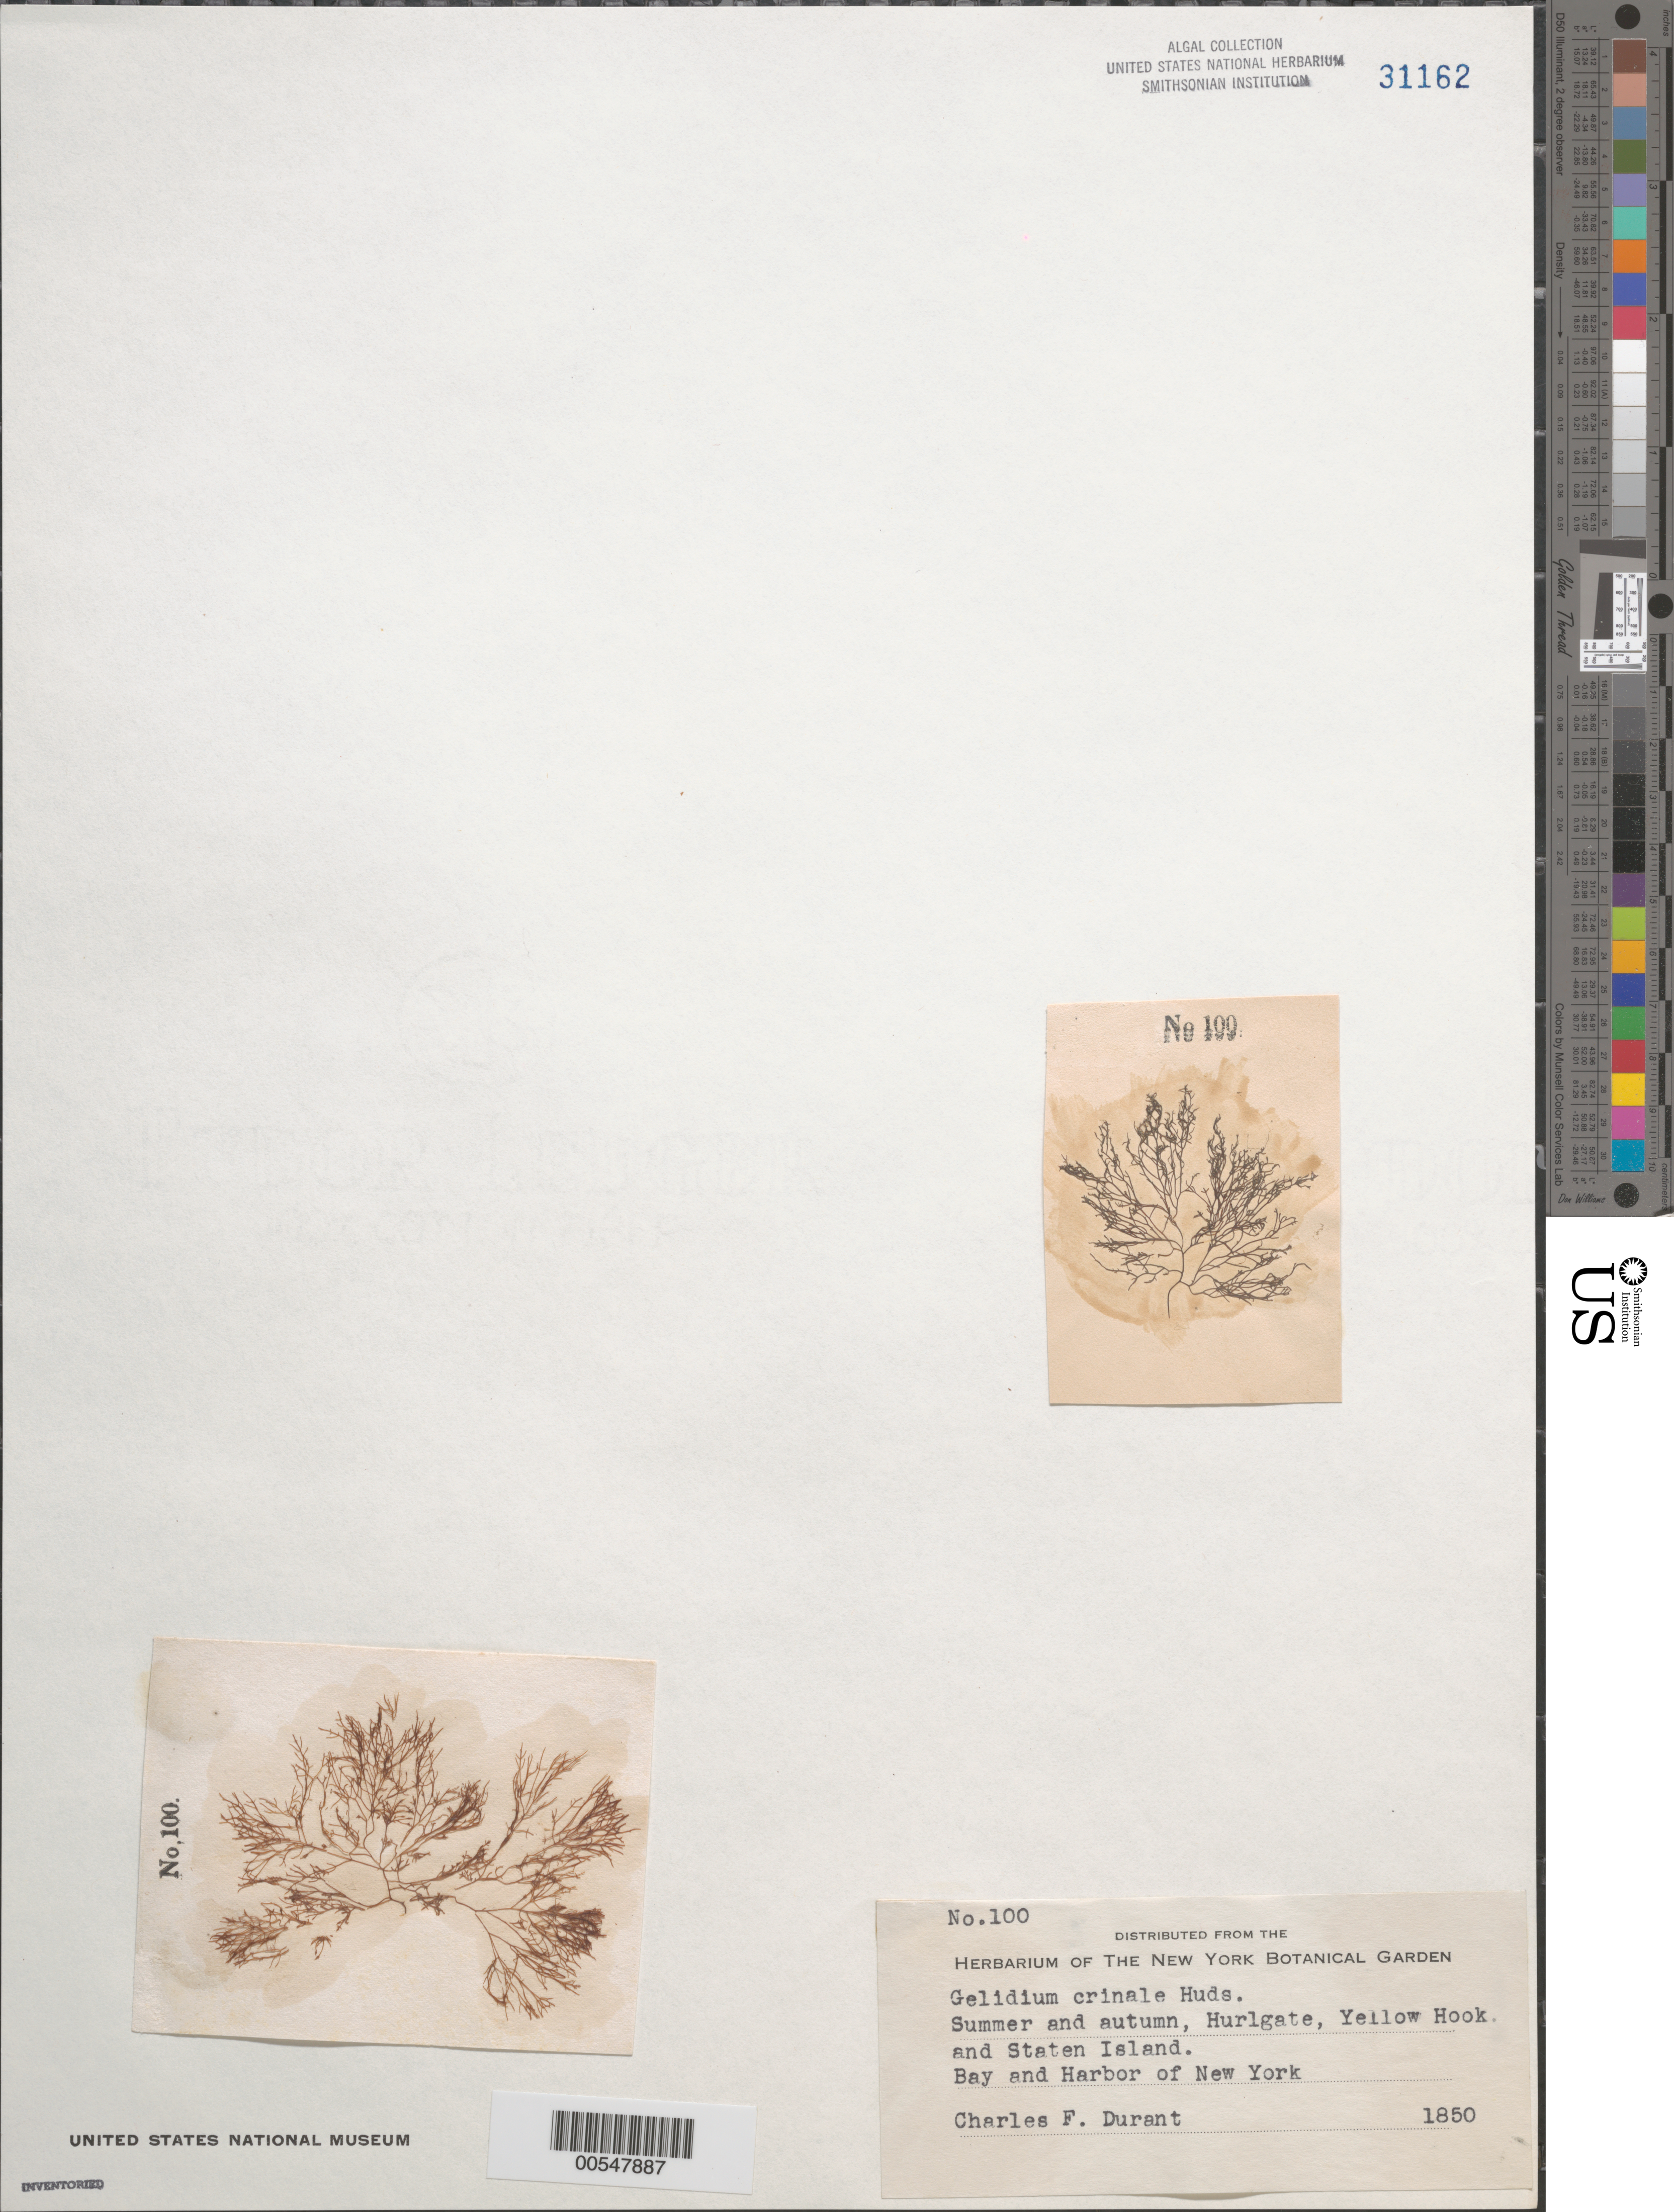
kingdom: Plantae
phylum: Rhodophyta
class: Florideophyceae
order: Gelidiales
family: Gelidiaceae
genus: Gelidium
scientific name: Gelidium crinale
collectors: C. Durant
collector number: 100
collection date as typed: Sum 1850 AND -- Fal 1850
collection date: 1850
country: United States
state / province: New York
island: Staten Island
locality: Hurlgate, Yellow Hook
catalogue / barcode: US 31162